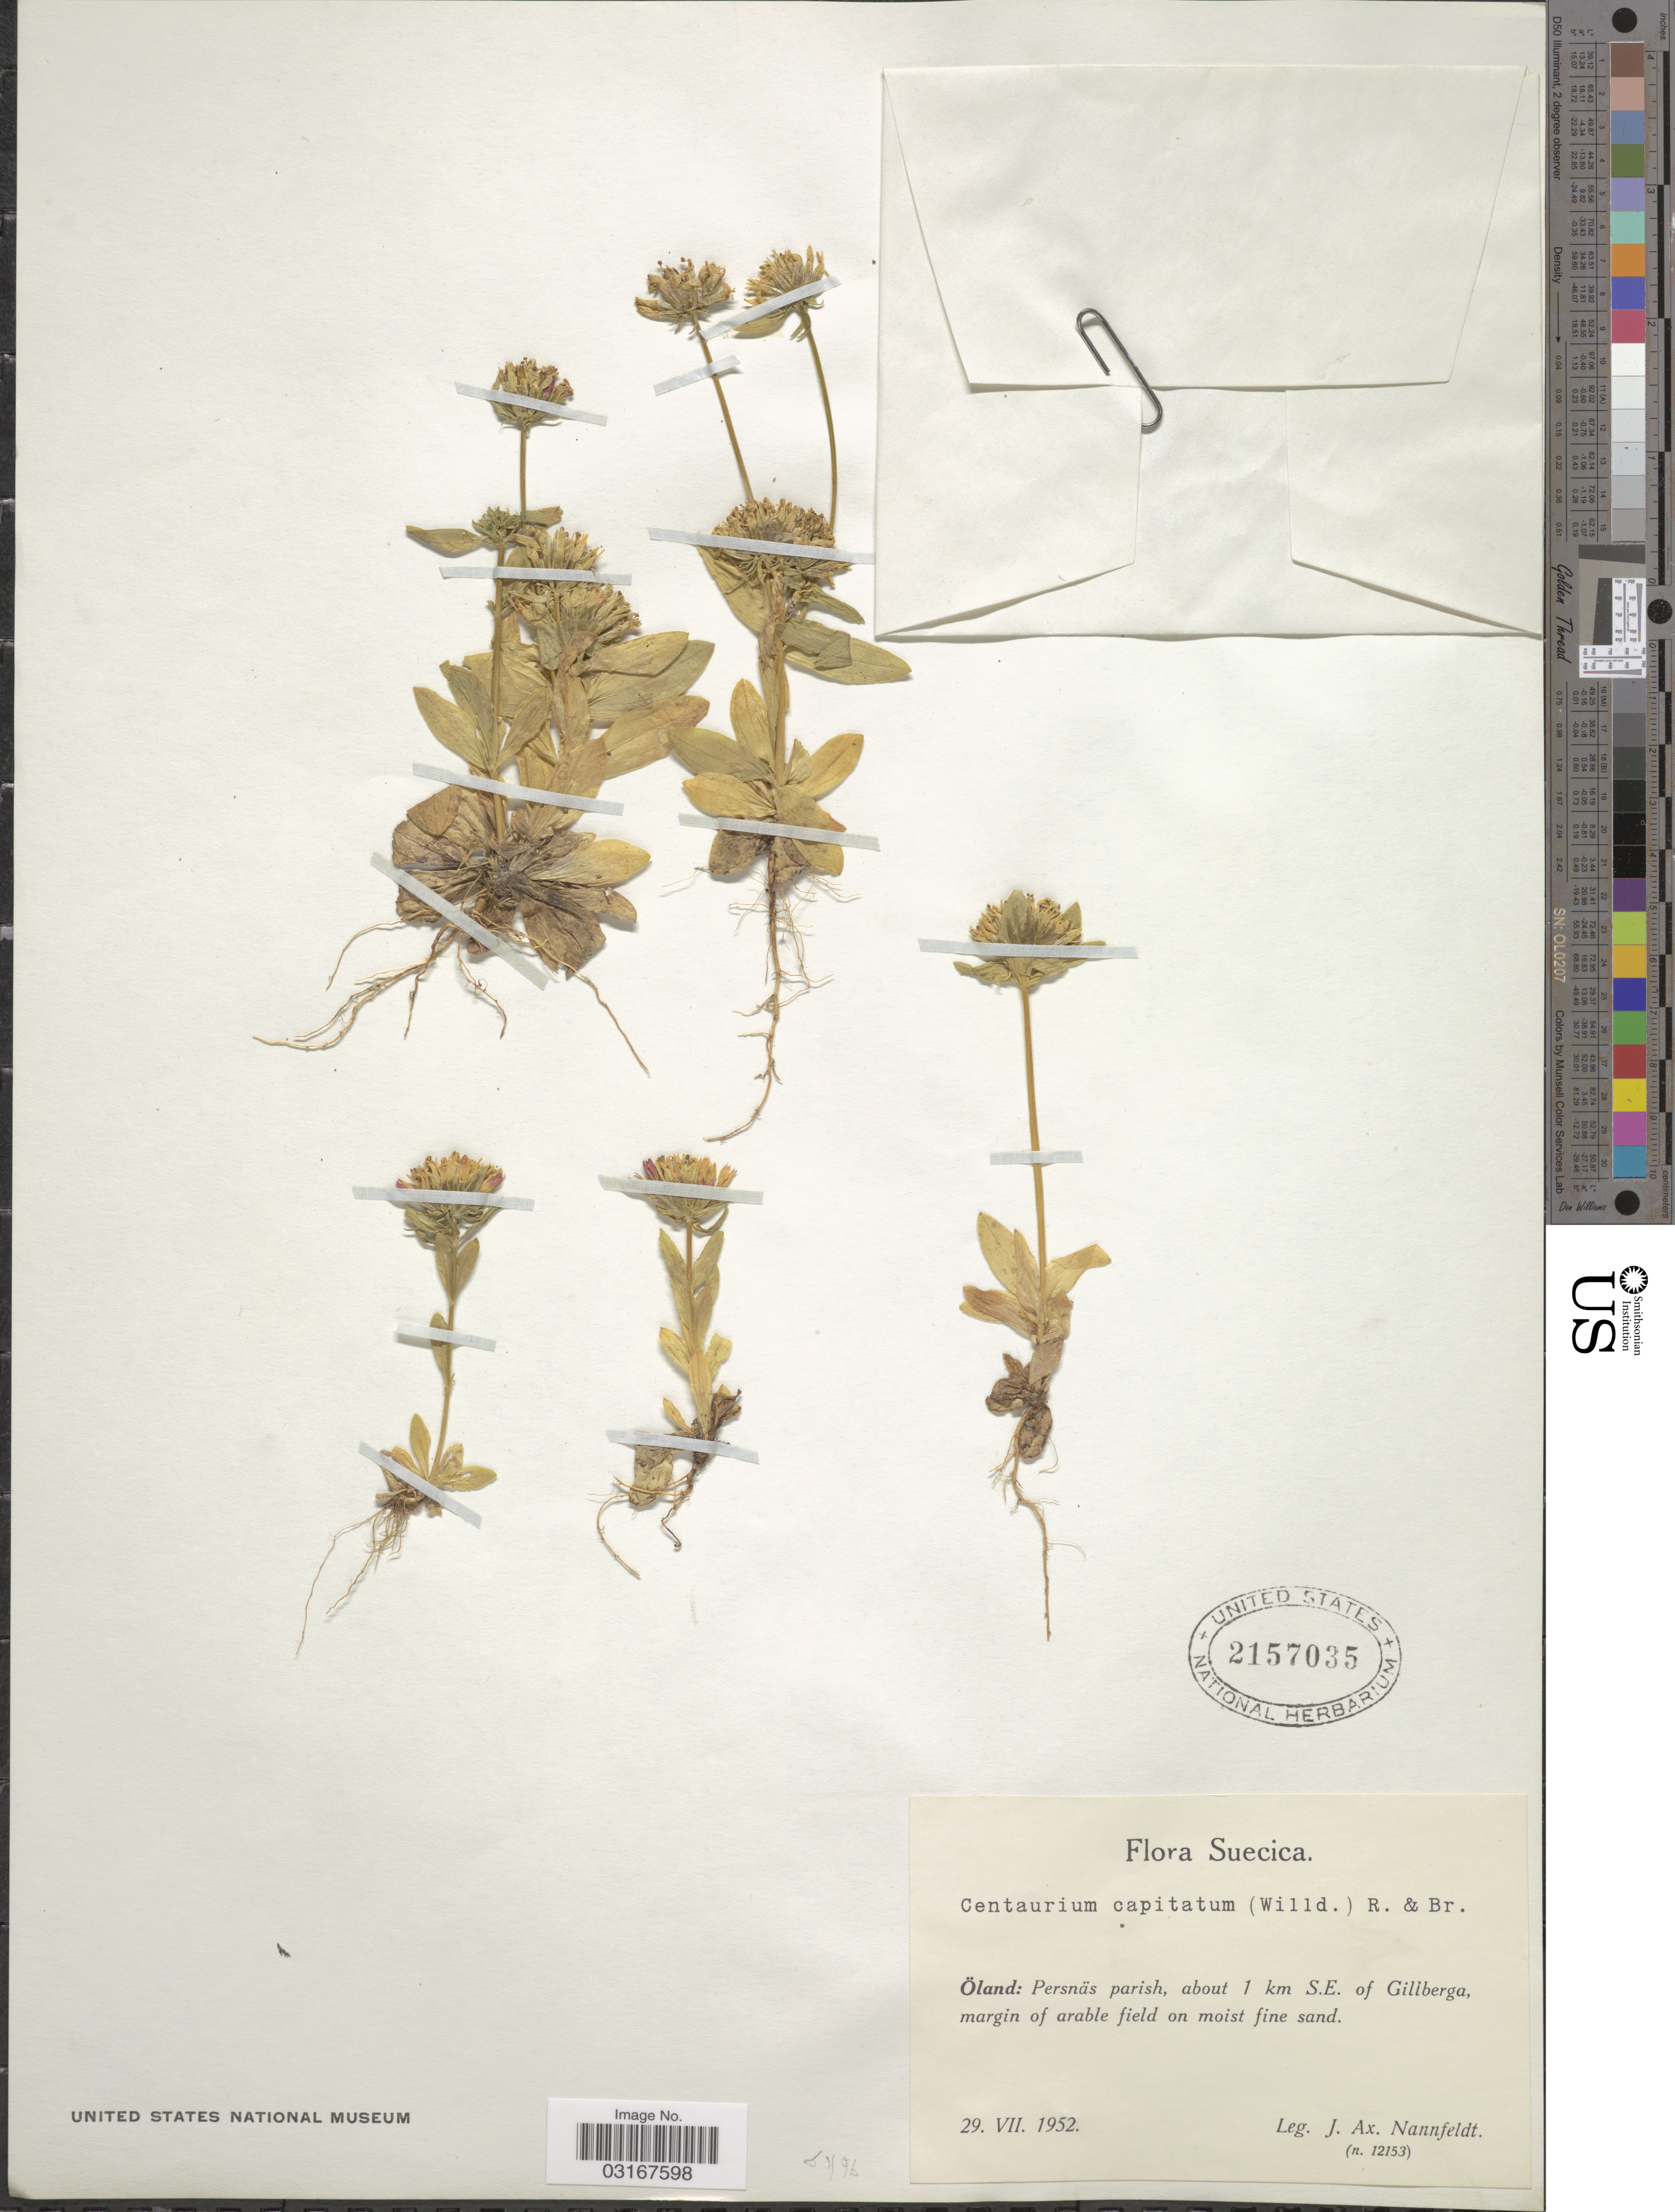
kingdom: Plantae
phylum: Tracheophyta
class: Magnoliopsida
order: Gentianales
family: Gentianaceae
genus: Erythraea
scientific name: Erythraea capitata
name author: Willd. ex Roem. & Schult.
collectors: J. Nannfeldt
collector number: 12153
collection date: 1952-07-29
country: Sweden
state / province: Kalmar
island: Oland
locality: Suecica. Öland: Persnäs parish, about 1 km S.E. of Gillberga.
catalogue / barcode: US 2157035